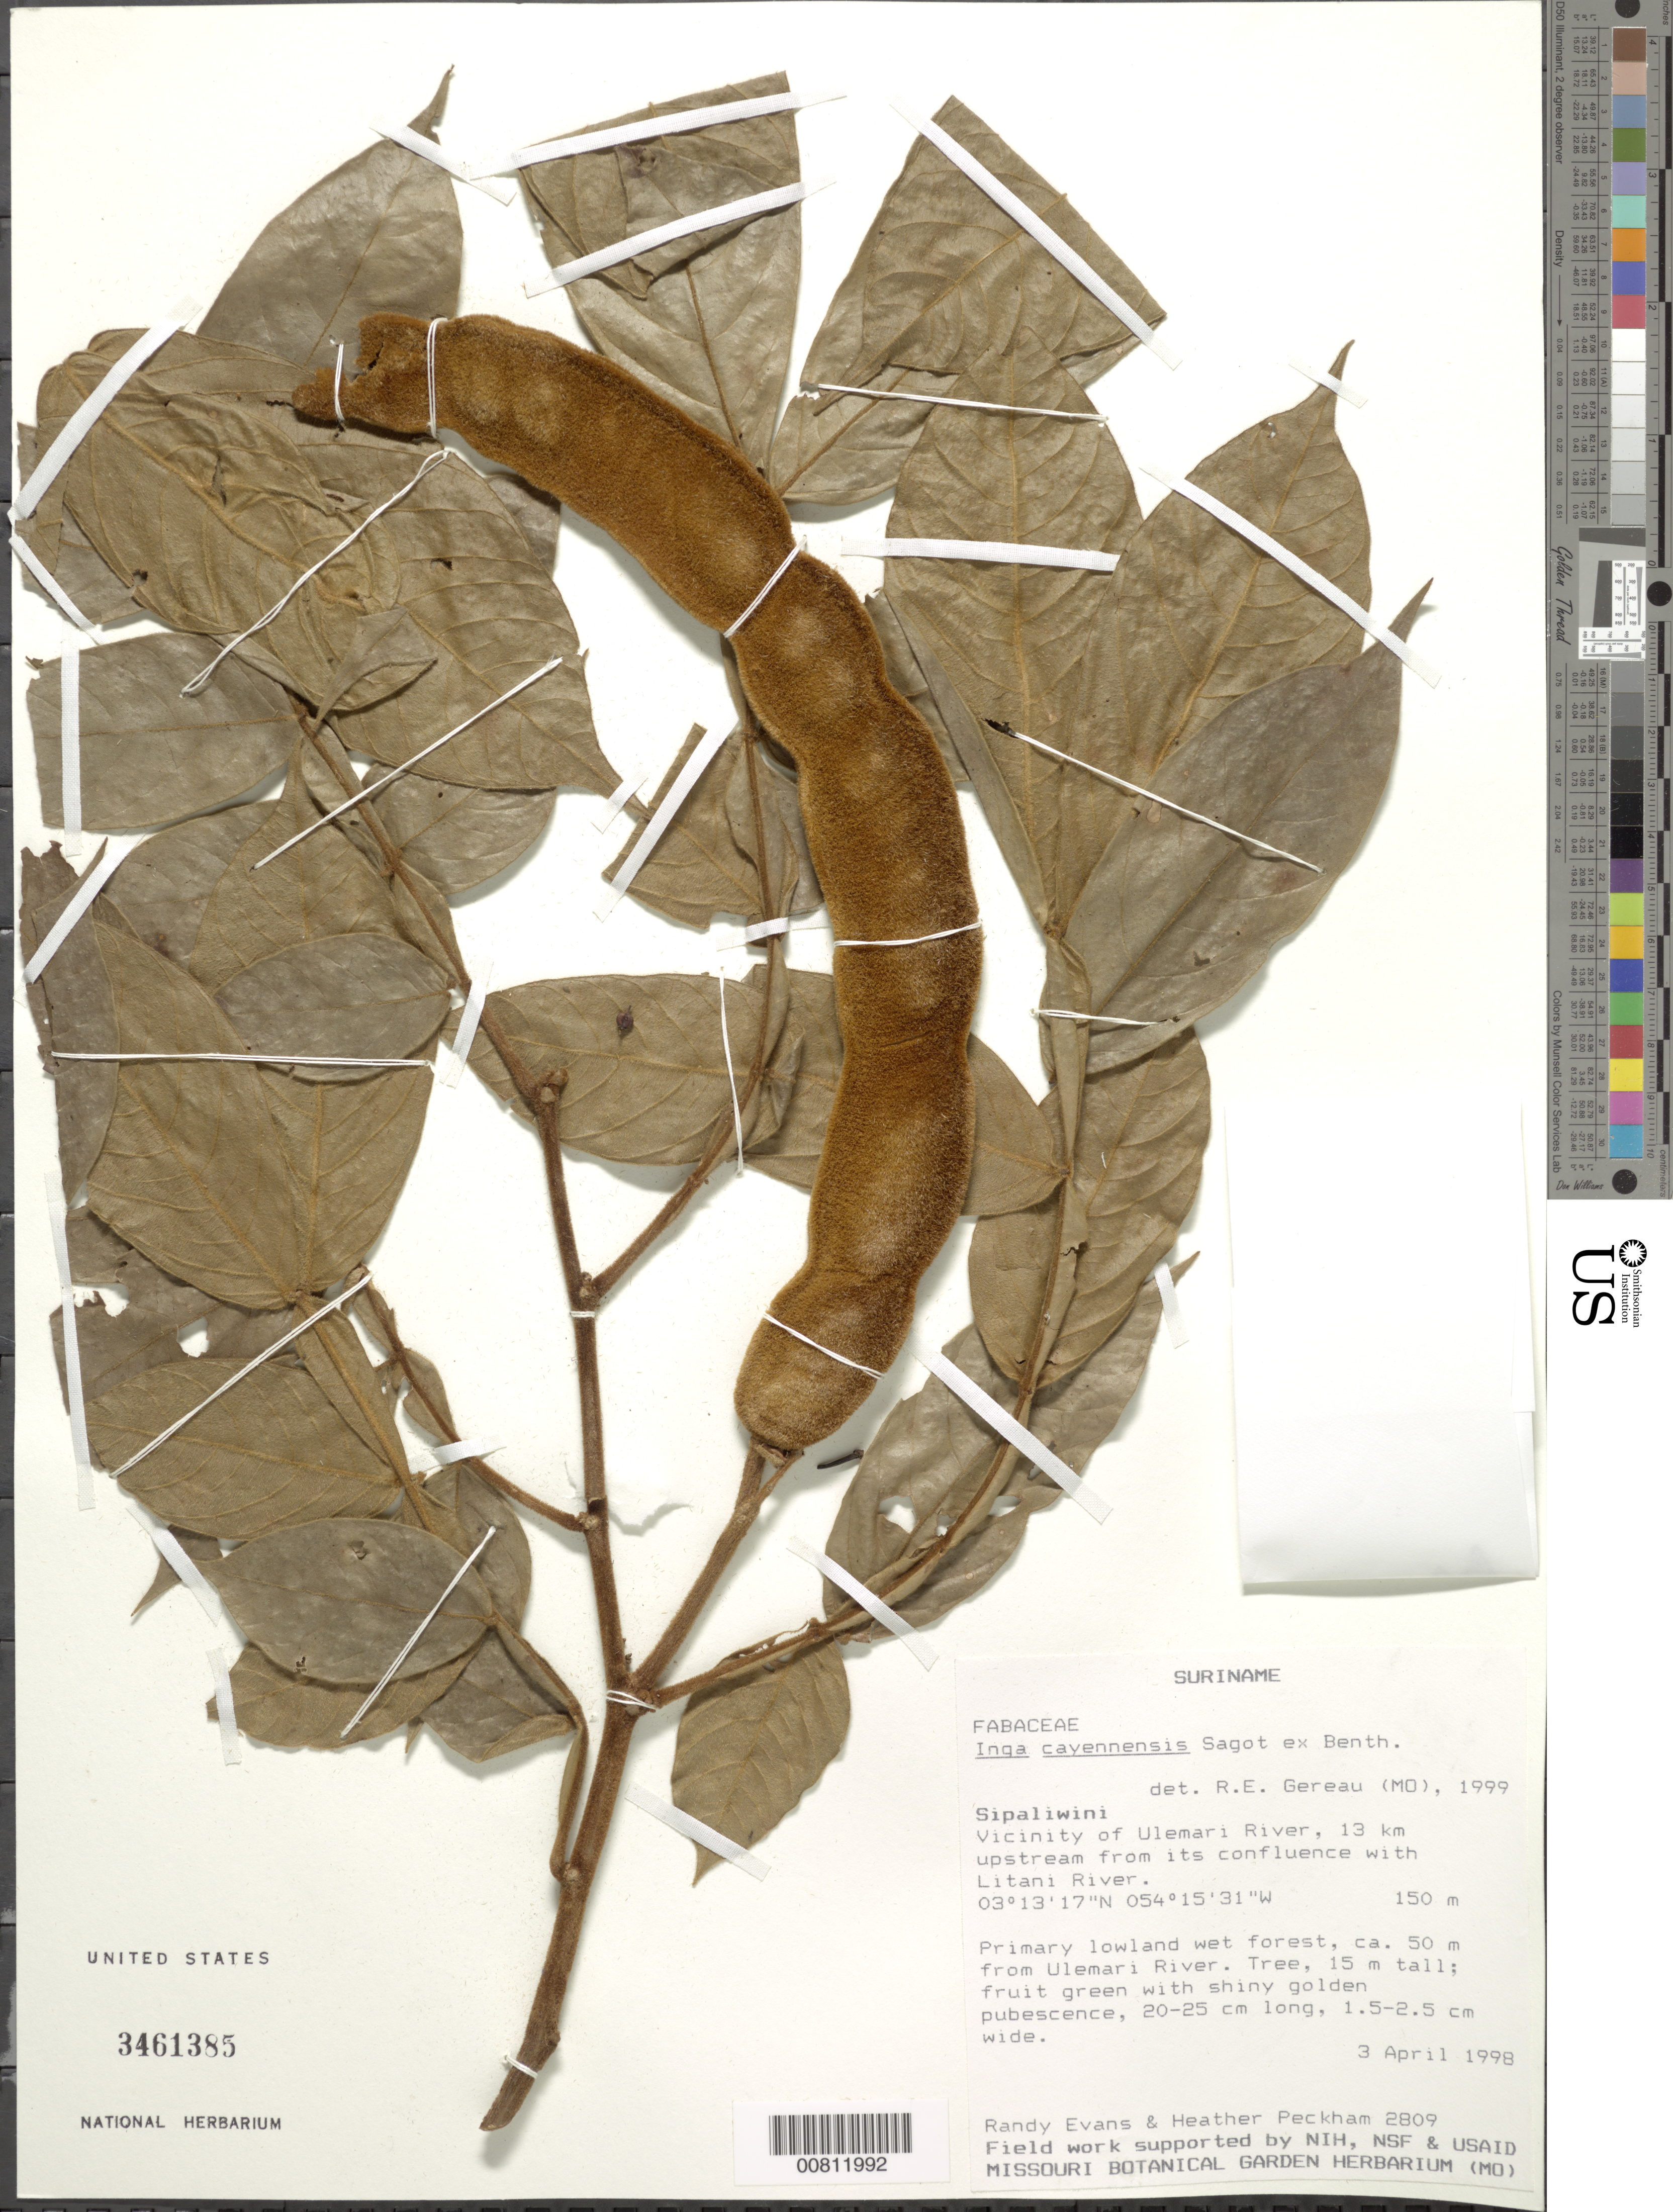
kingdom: Plantae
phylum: Tracheophyta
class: Magnoliopsida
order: Fabales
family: Fabaceae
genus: Inga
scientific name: Inga cayennensis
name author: Sagot ex Benth.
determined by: Gereau, R. E.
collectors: R. Evans & H. Peckham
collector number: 2809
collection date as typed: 3-Apr-98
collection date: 1998-04-03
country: Suriname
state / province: Sipaliwini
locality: Ulemari R., ca. 13 km upstream from confl. with Litani R.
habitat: Primary lowland wet forest on bank of river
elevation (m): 150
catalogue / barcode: US 3461385